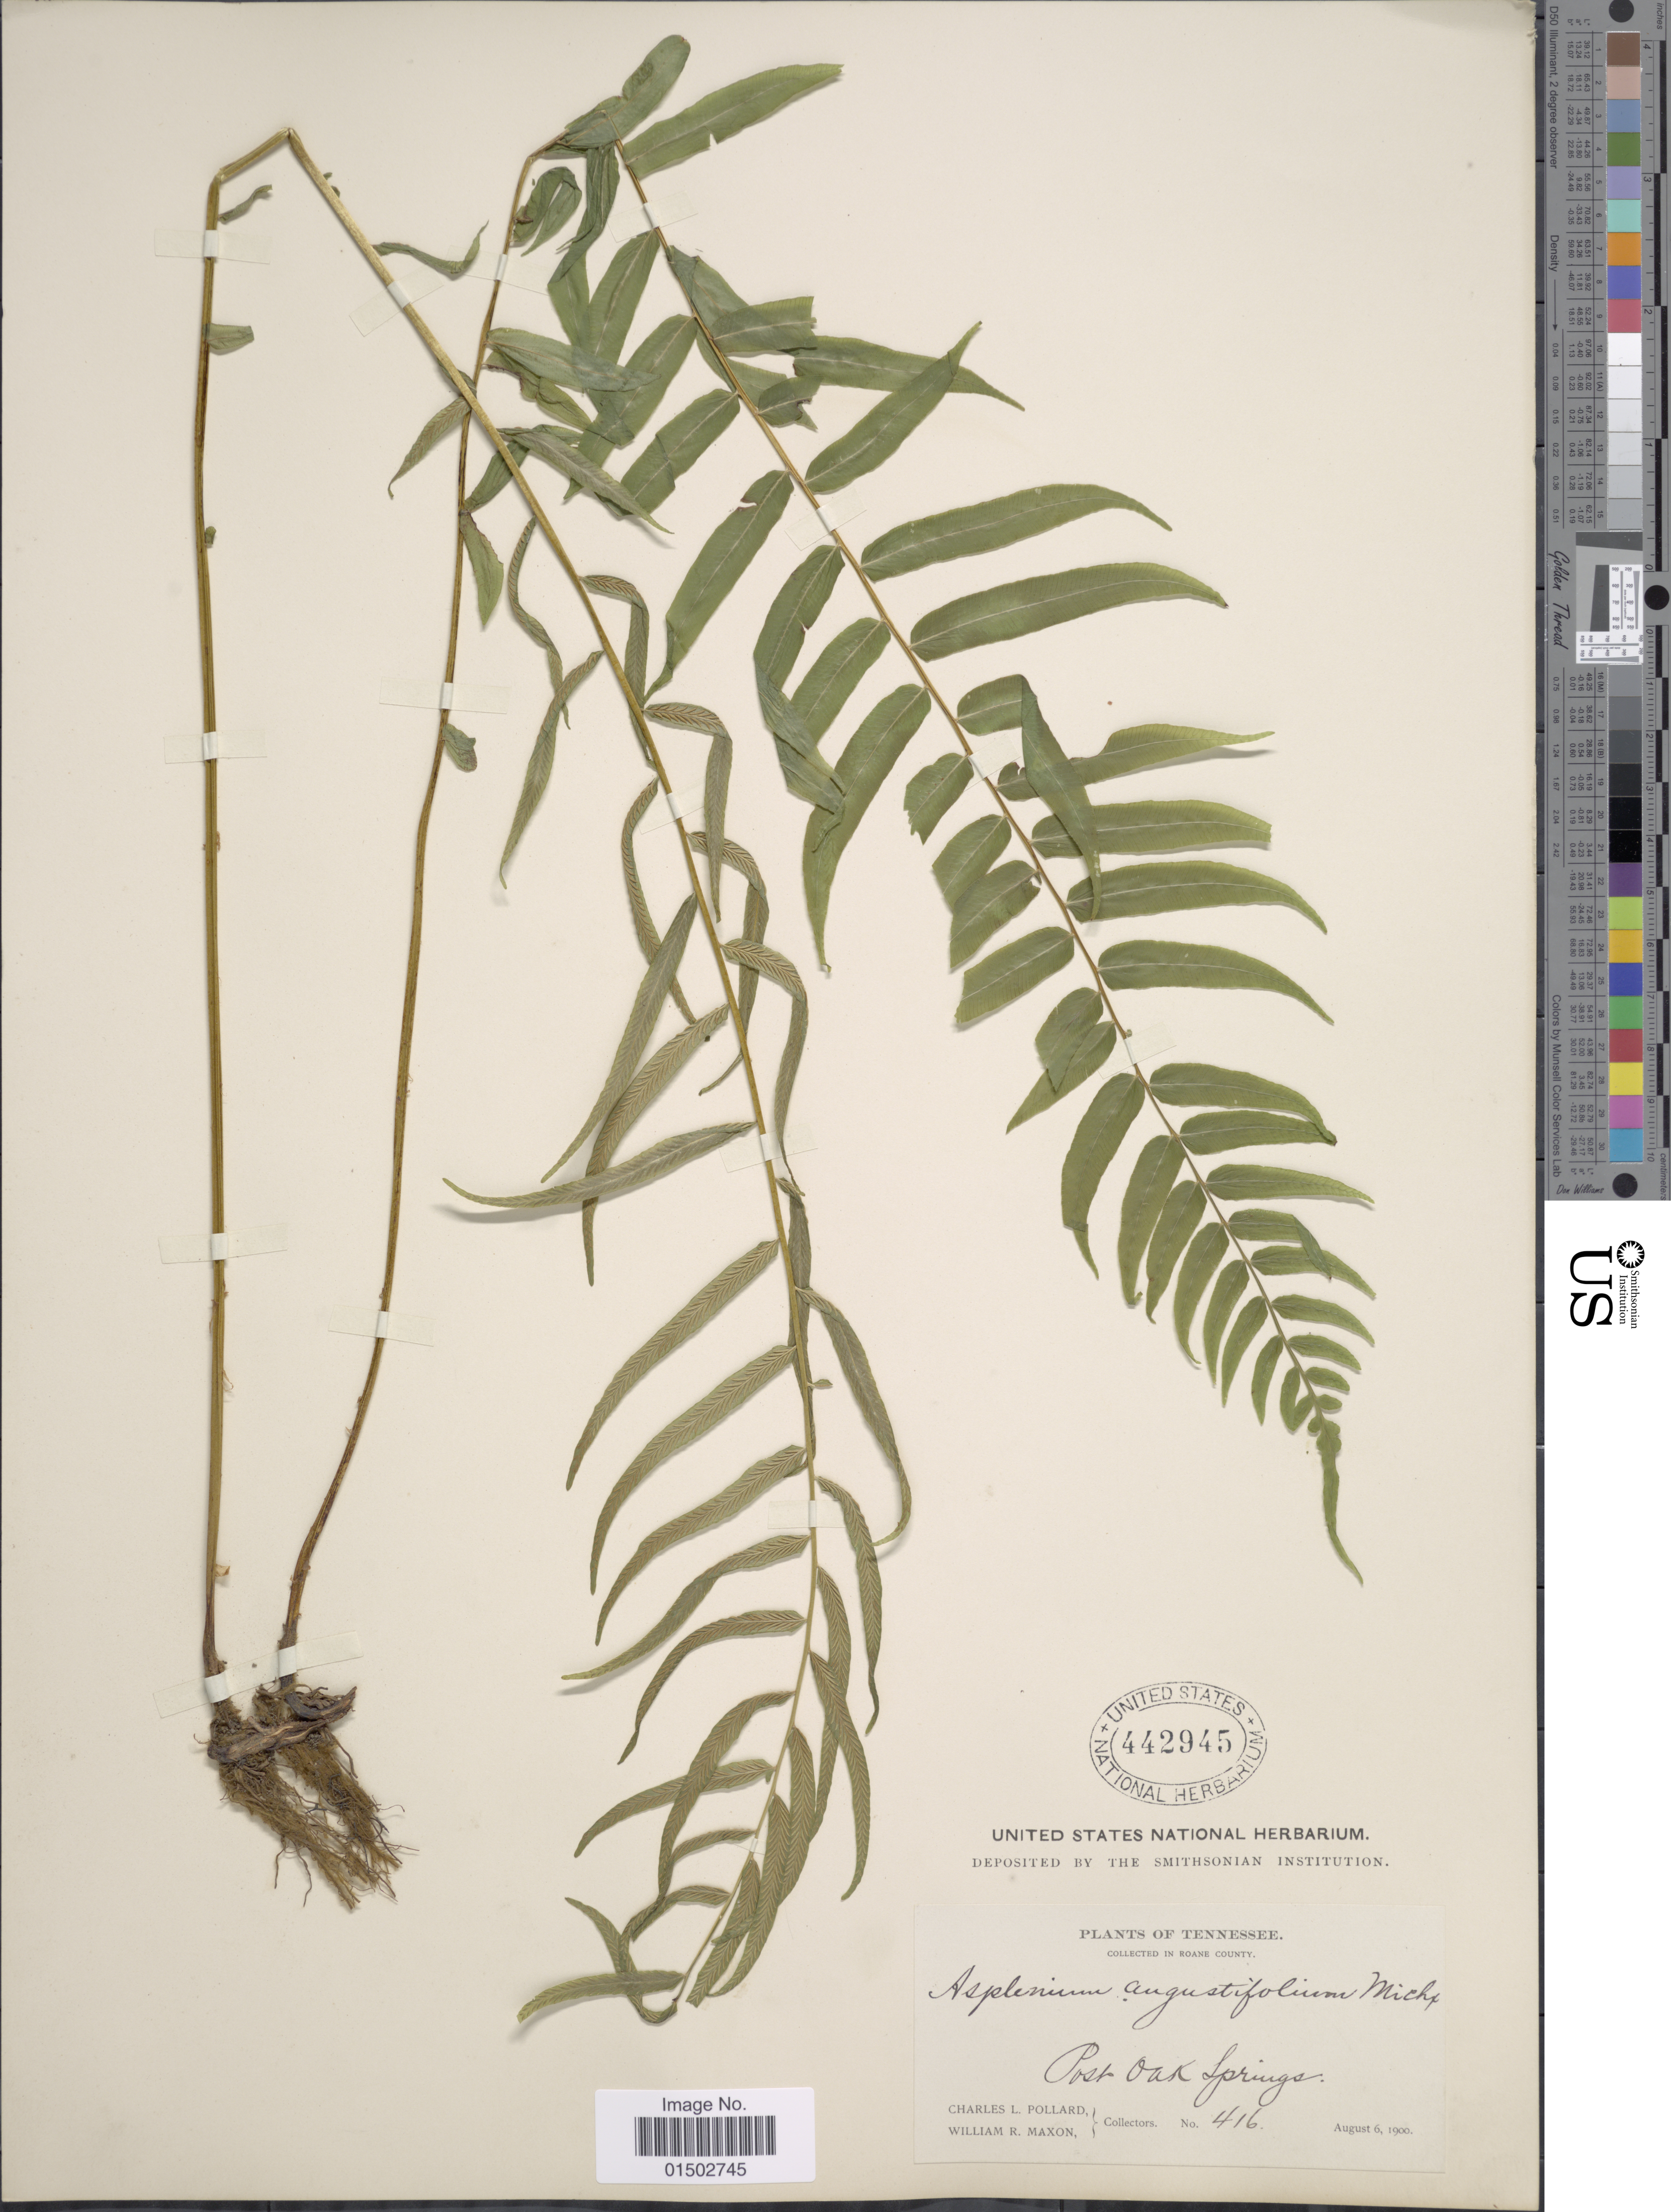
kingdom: Plantae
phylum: Tracheophyta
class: Polypodiopsida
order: Polypodiales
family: Diplaziopsidaceae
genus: Homalosorus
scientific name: Homalosorus pycnocarpos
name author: (Spreng.) Pic. Serm.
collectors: C. L. Pollard & W. R. Maxon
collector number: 416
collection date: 1900-08-06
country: United States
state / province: Tennessee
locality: Roane County, Post Oak Springs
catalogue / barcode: US 2164344